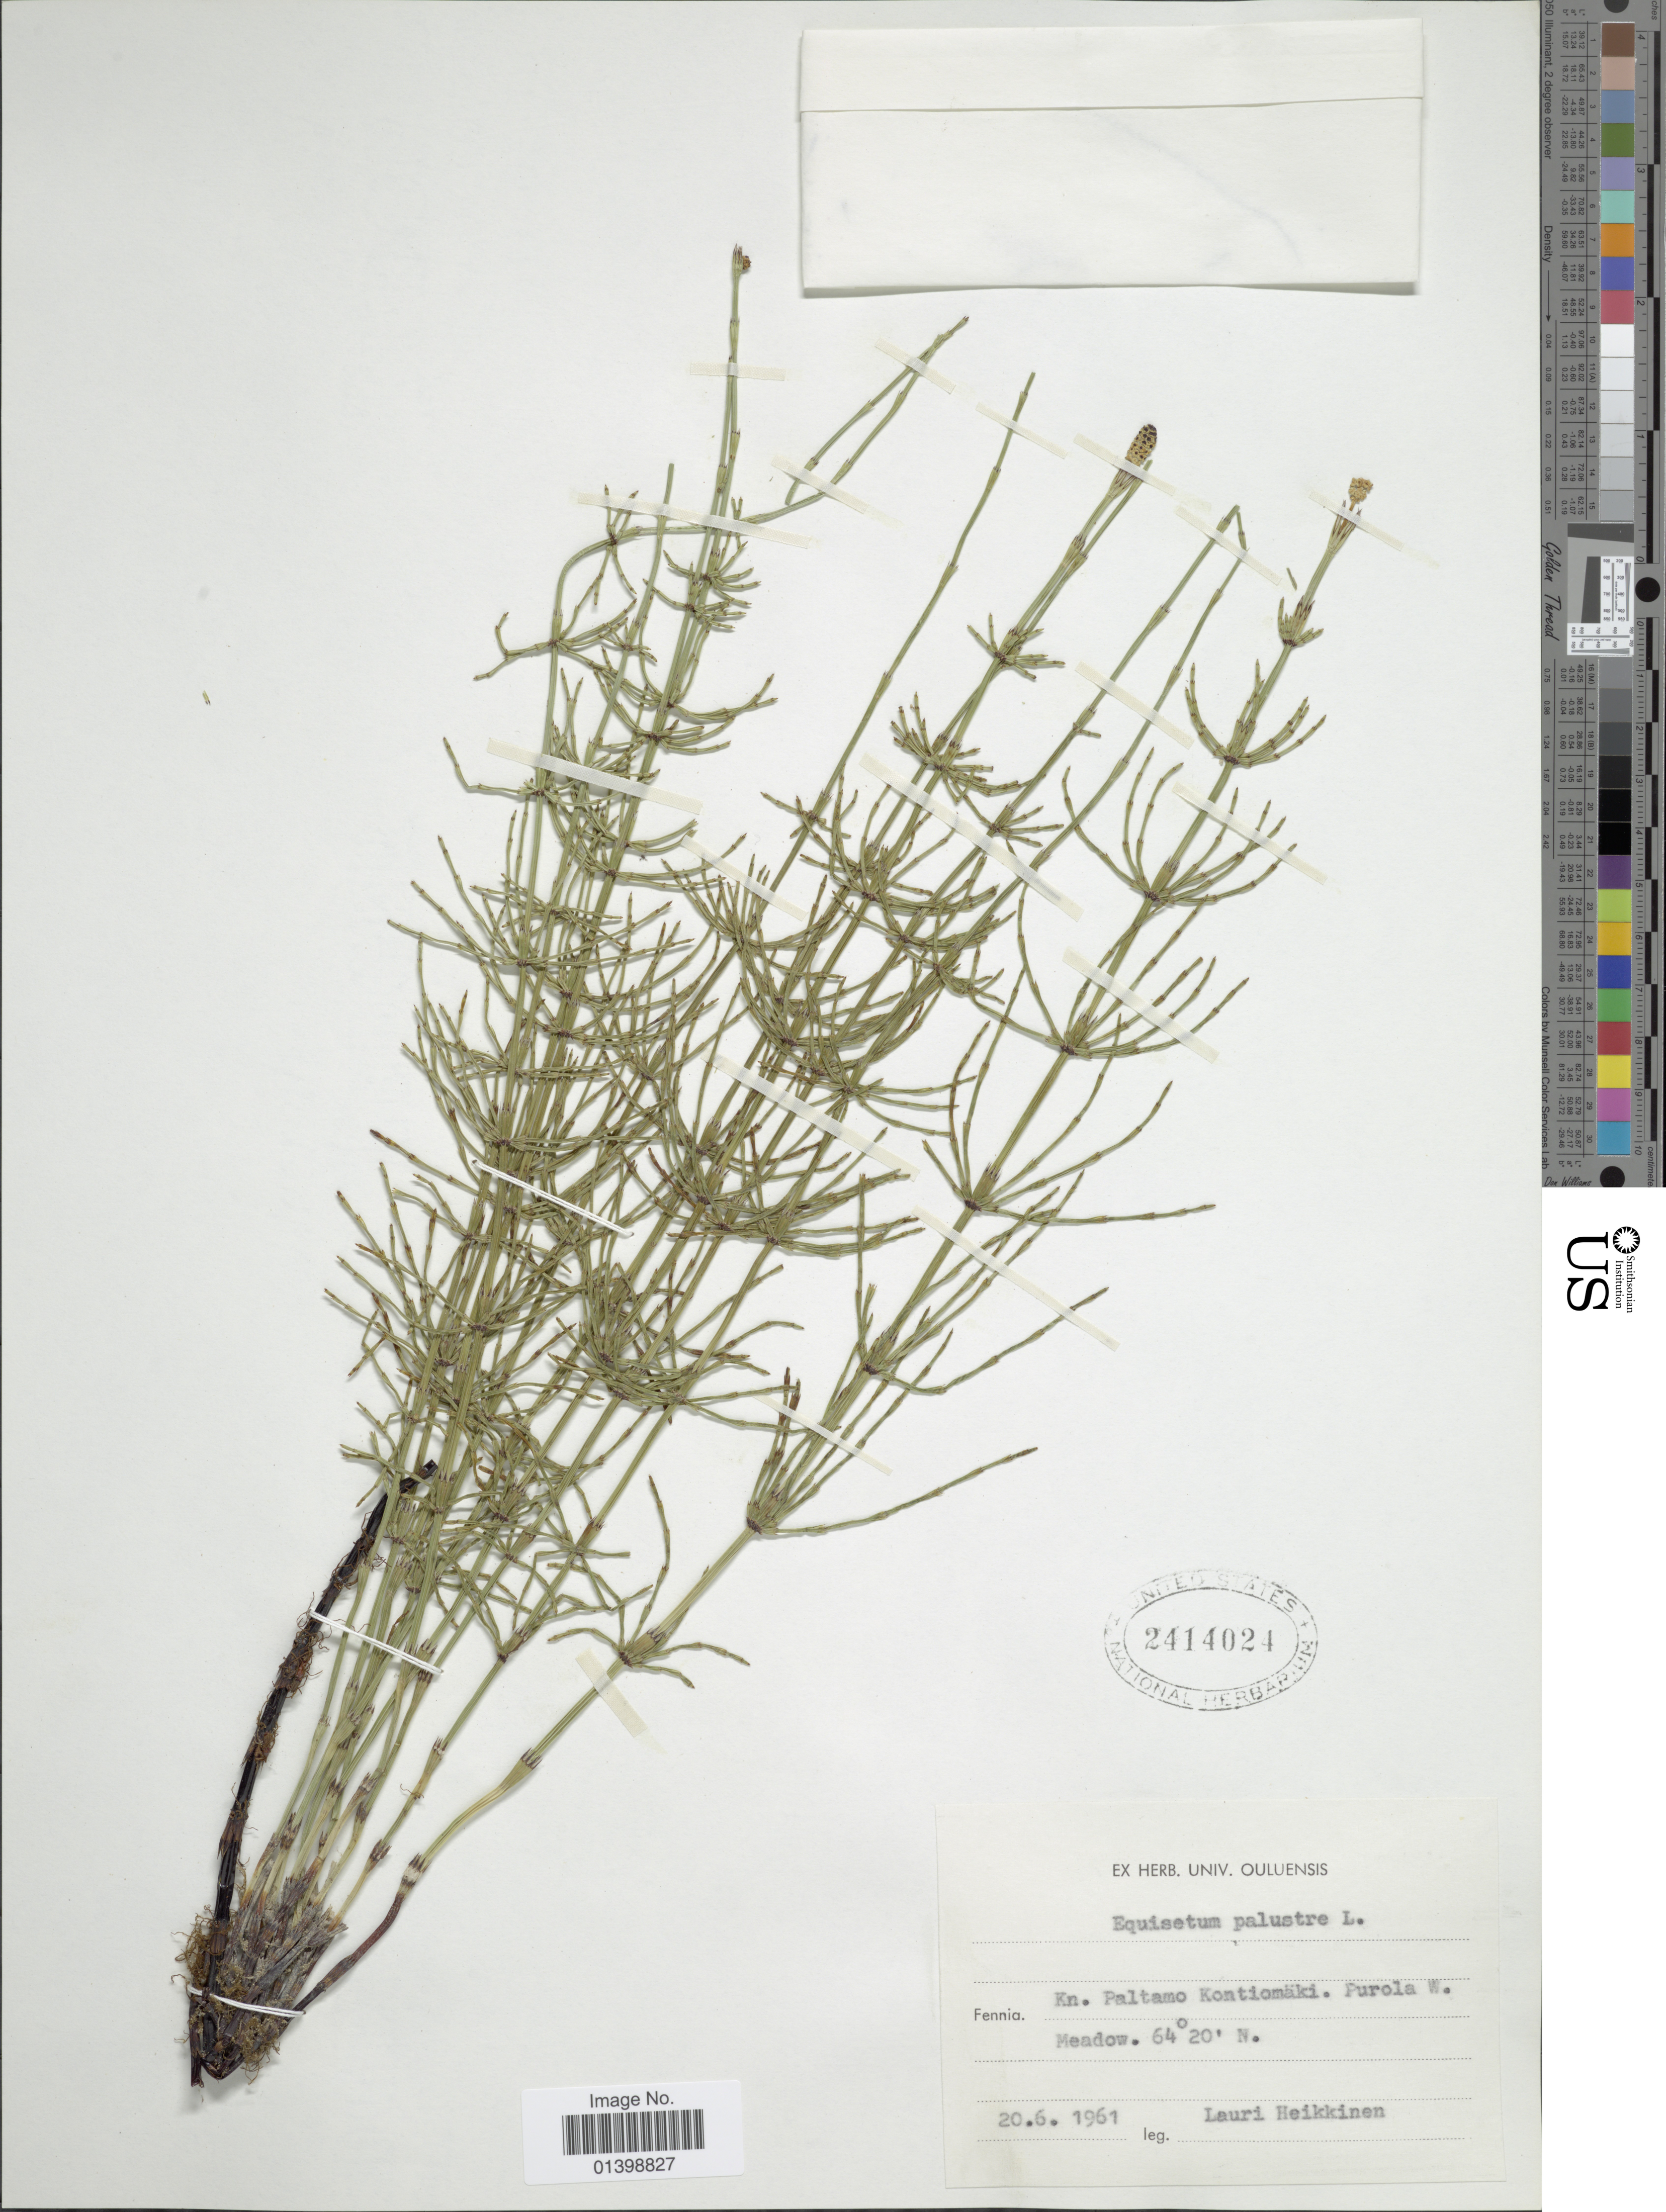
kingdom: Plantae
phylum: Tracheophyta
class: Polypodiopsida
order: Equisetales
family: Equisetaceae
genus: Equisetum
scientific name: Equisetum palustre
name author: L.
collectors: L. Heikkinen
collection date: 1961-06-20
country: Finland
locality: Kn Paltamo Kontiomäki, Purola W. Meadow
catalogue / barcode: US 2414024